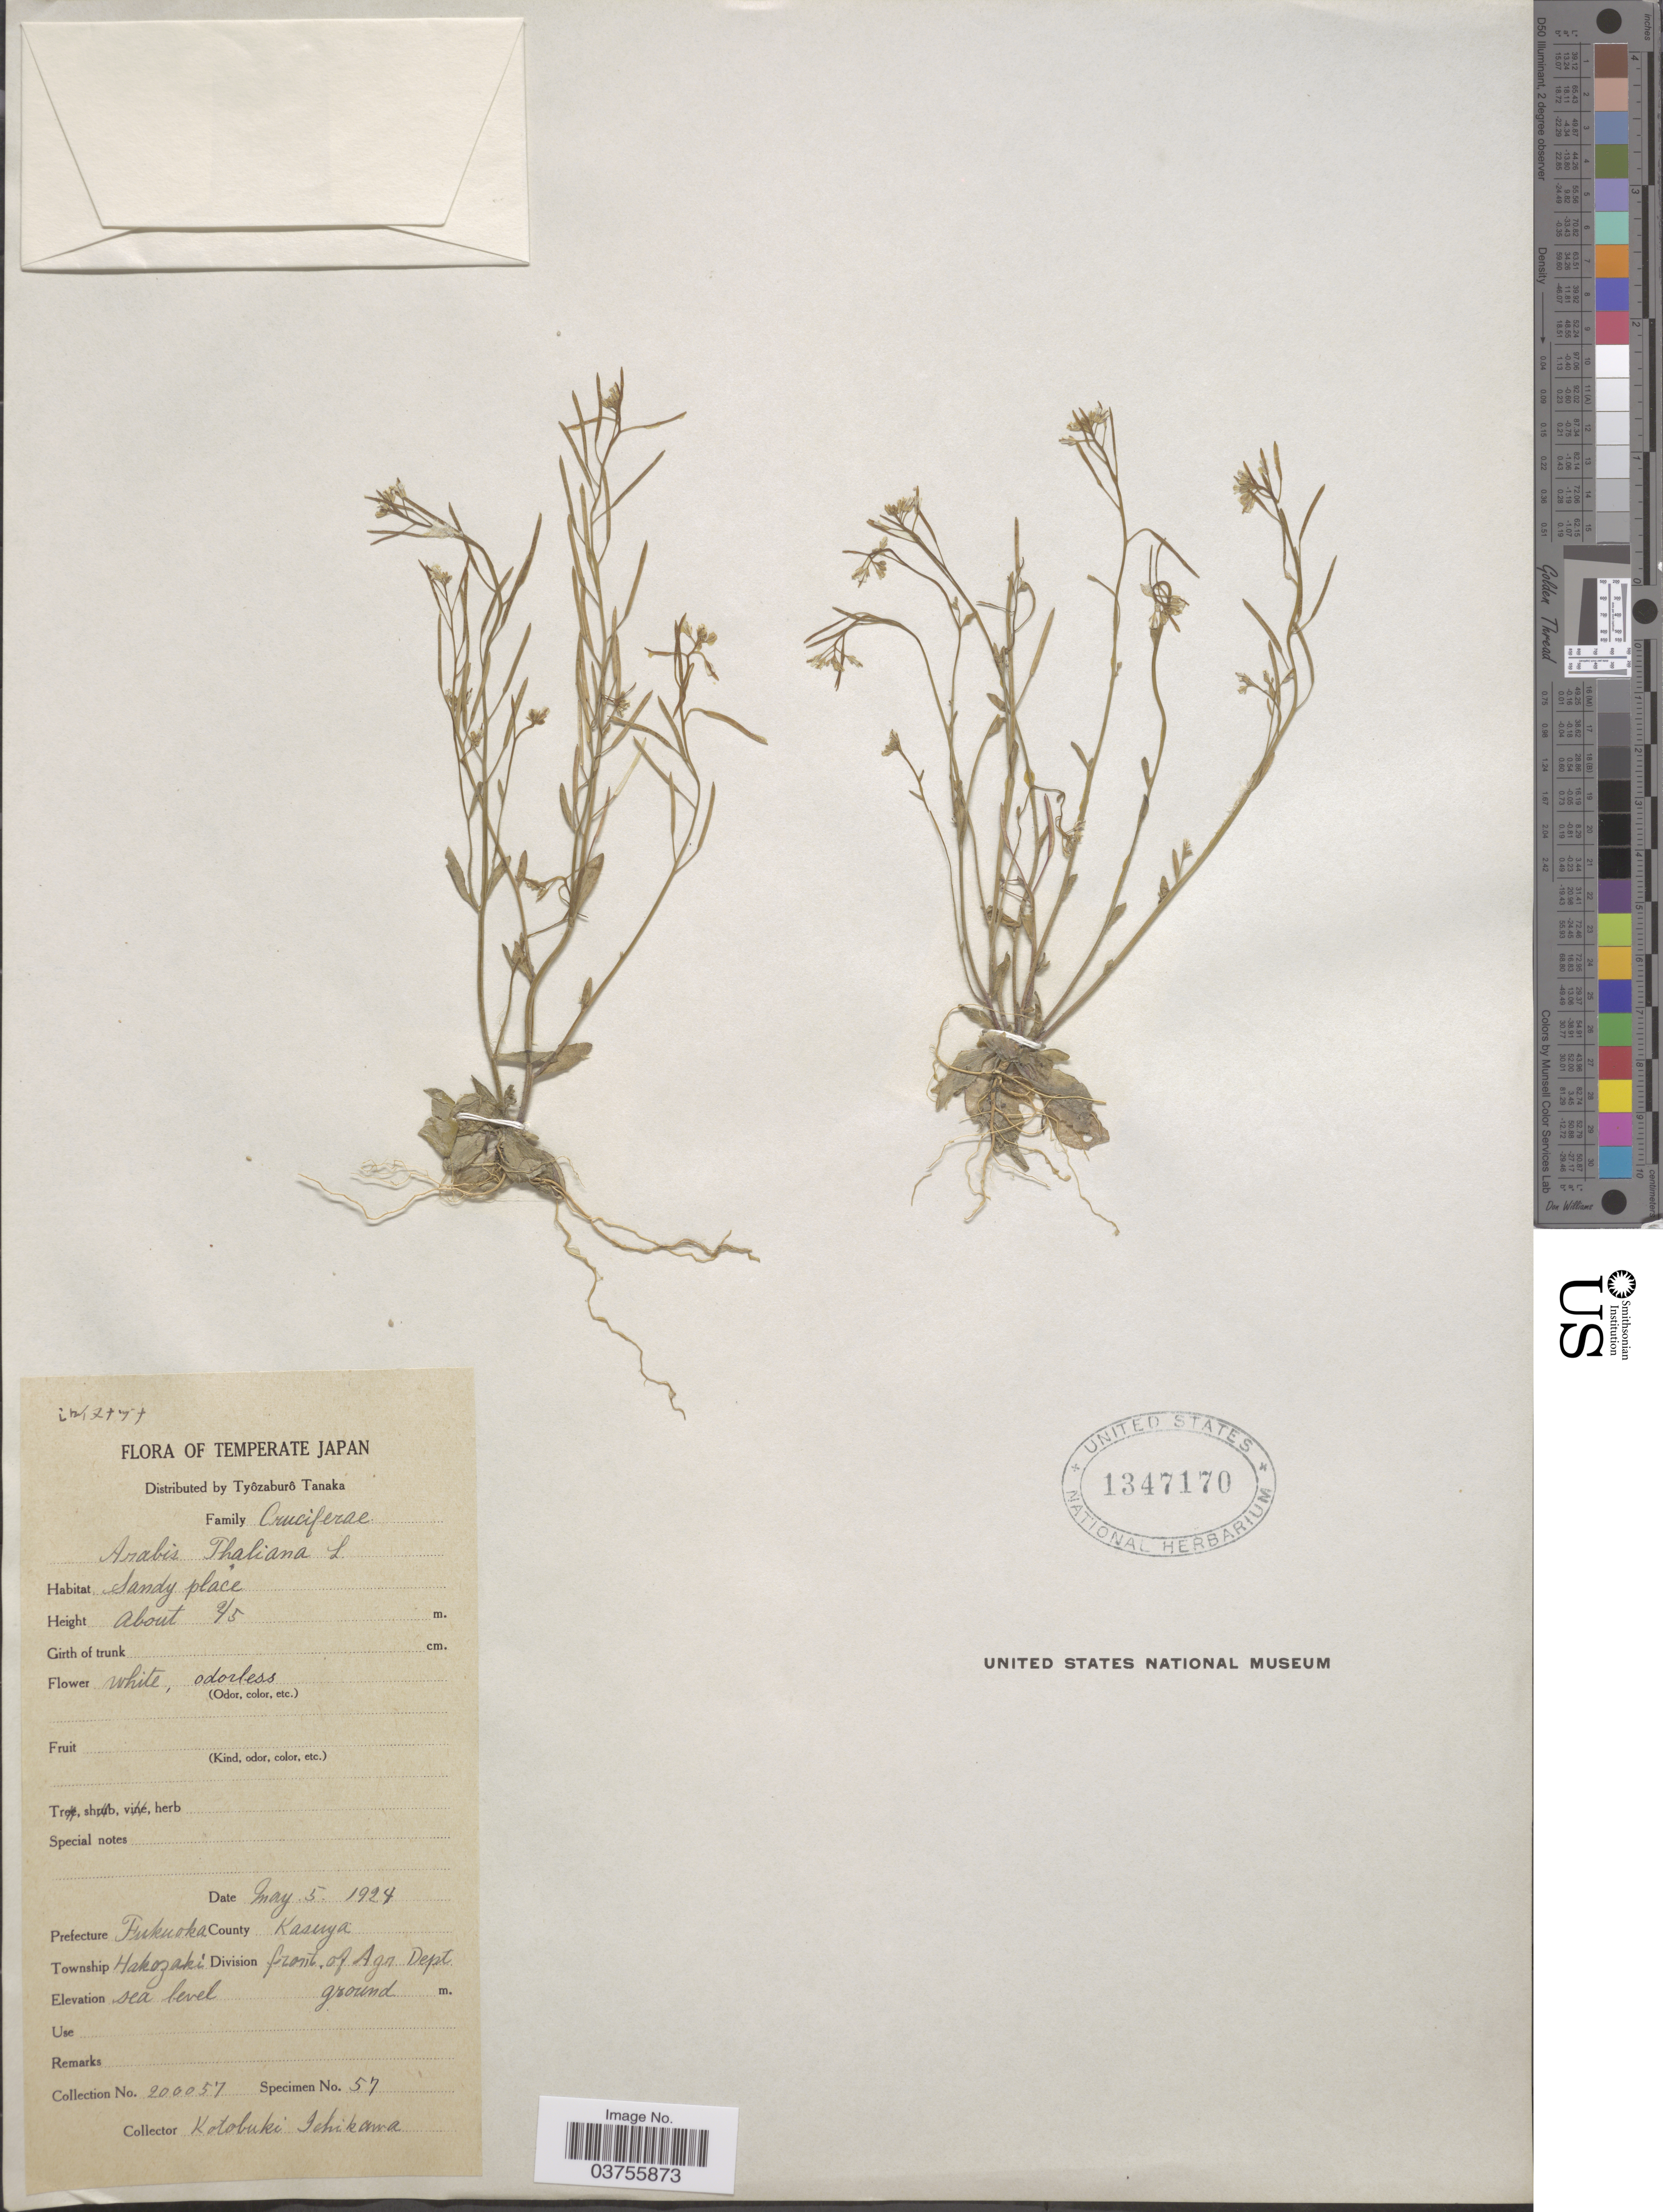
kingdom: Plantae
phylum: Tracheophyta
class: Magnoliopsida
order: Brassicales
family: Brassicaceae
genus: Arabidopsis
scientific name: Arabidopsis thaliana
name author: (L.) Heynh.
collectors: K. Ichikawa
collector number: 200057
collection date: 1924-05-05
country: Japan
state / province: Hukuoka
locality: Temperate Japan. Prefecture Fukuoka. County Kasuya. Township Hakozaki Division front. of Agr. Dept.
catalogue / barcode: US 1347170